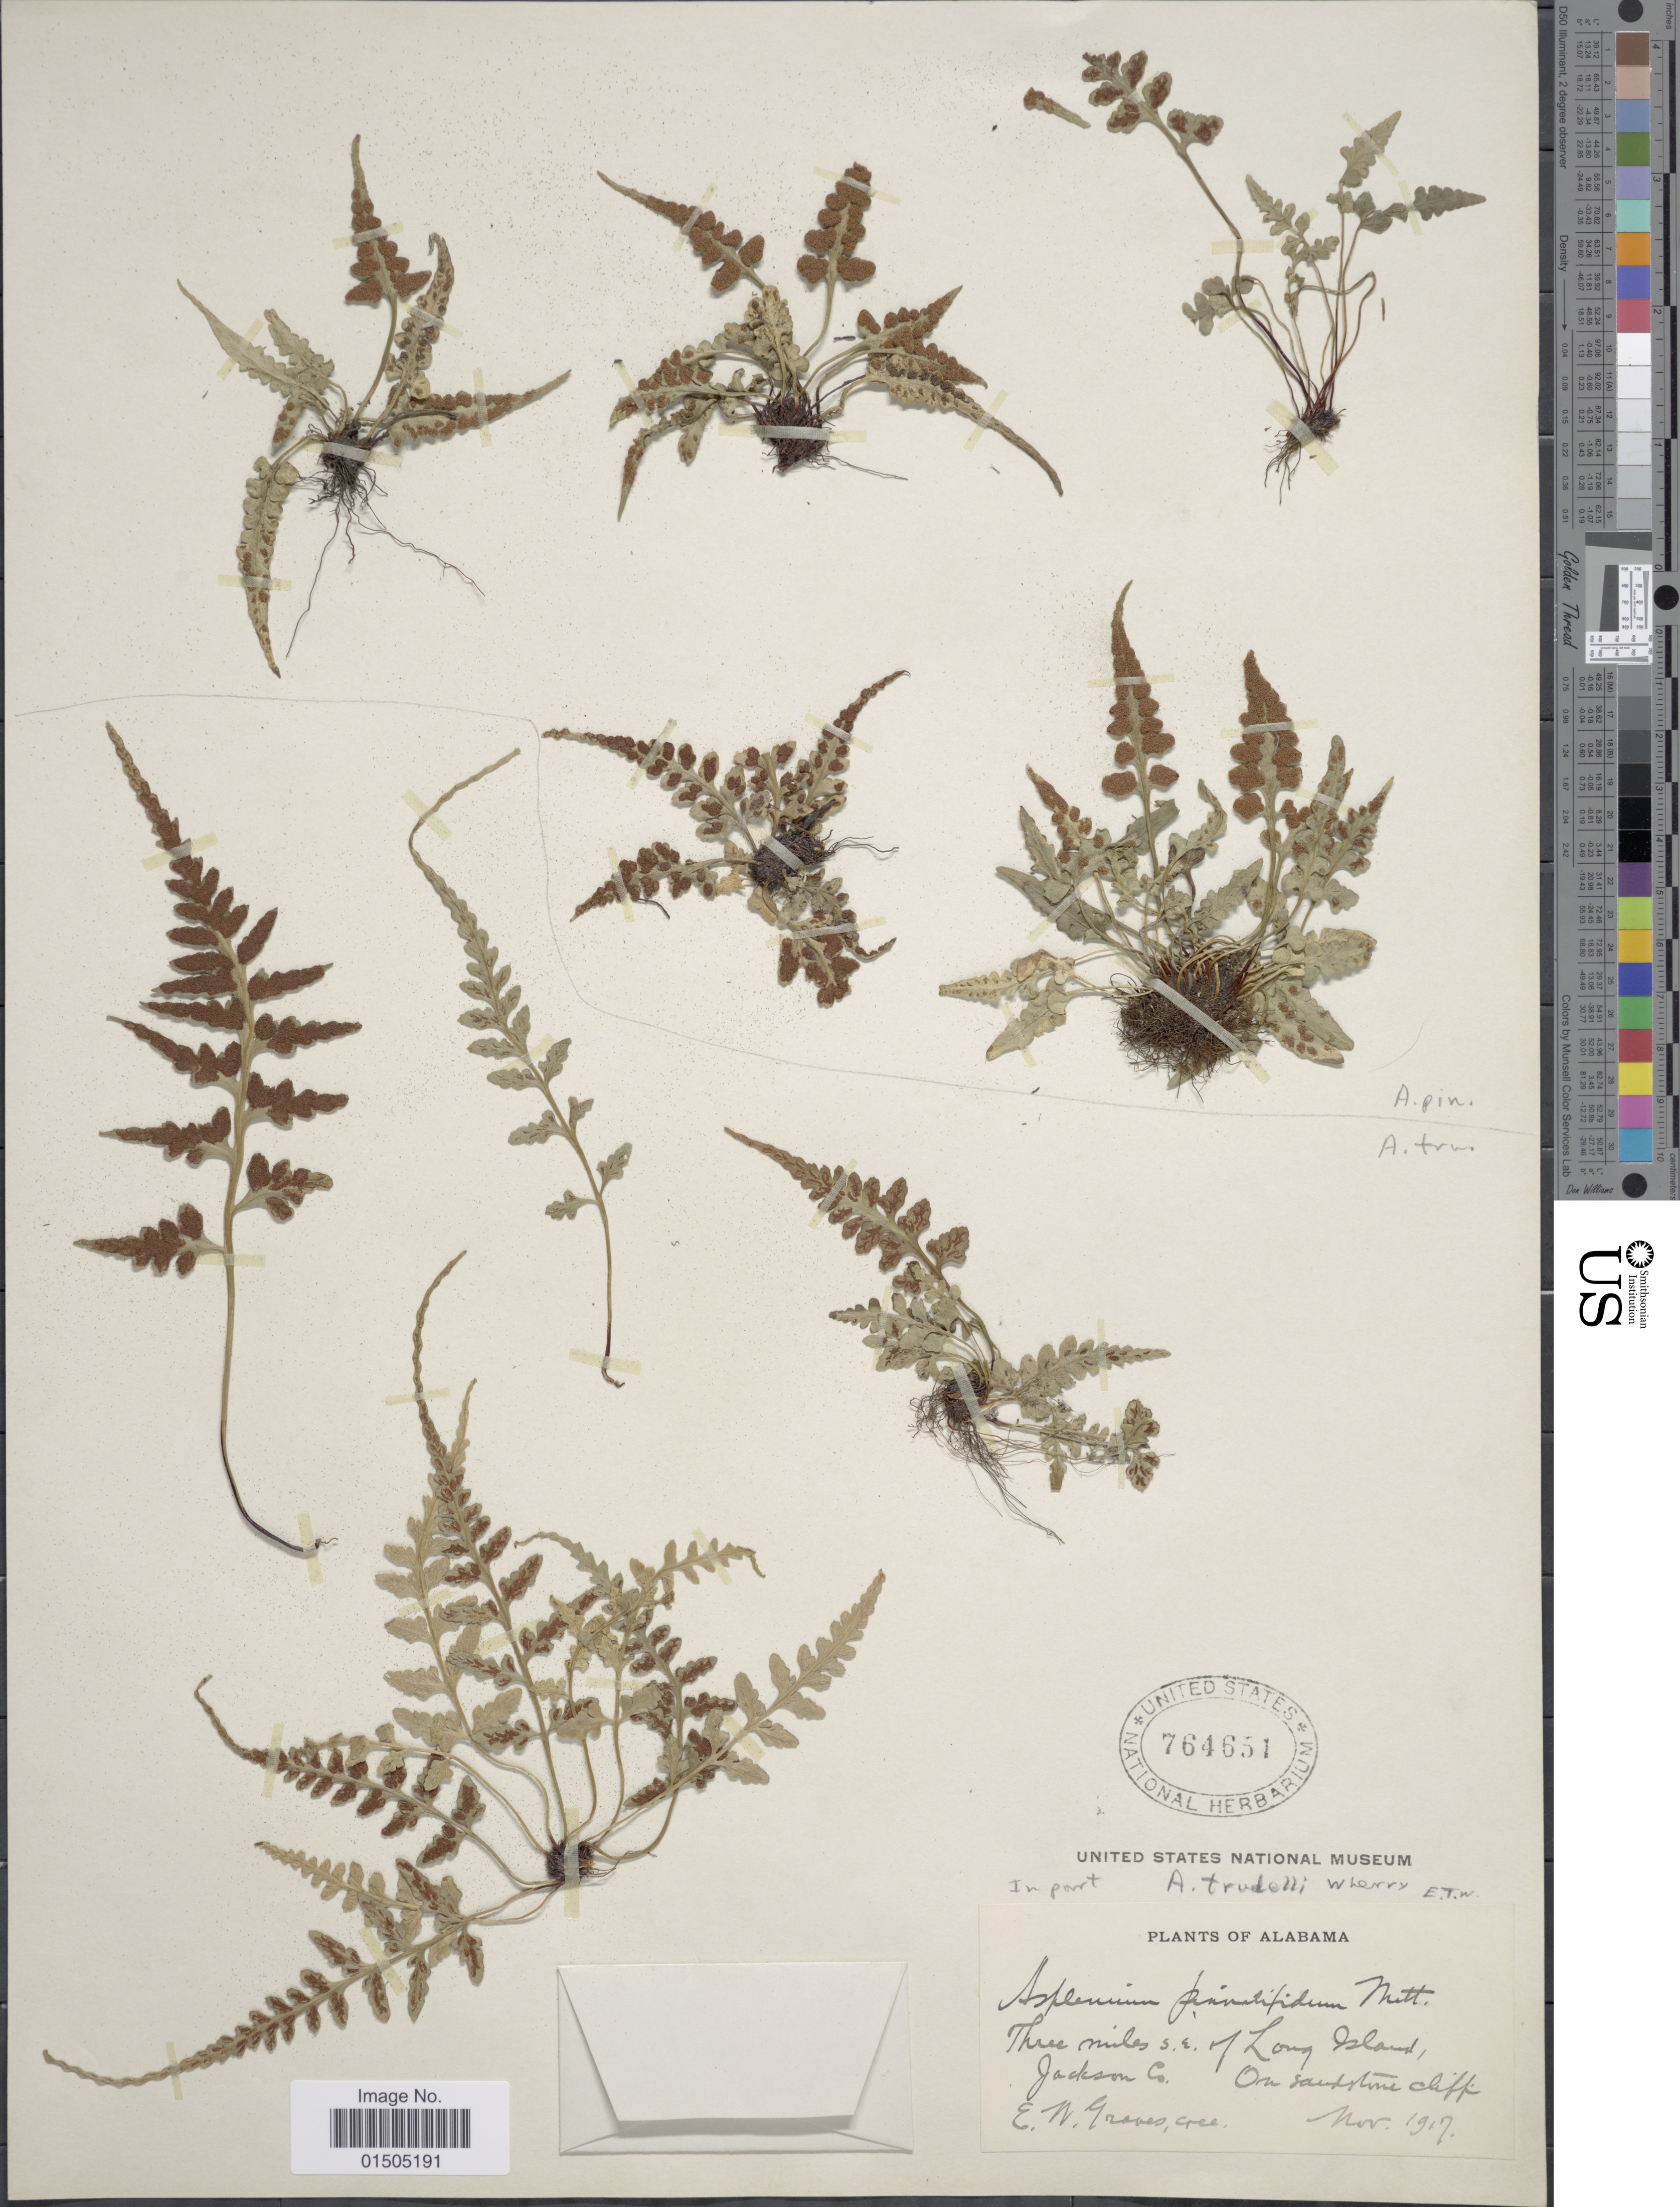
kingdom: Plantae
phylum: Tracheophyta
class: Polypodiopsida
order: Polypodiales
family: Aspleniaceae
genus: Asplenium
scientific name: Asplenium x trudellii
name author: Wherry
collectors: E. Graves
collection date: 1917-11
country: United States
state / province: Alabama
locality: Three miles s.e. of Long Island, Jackson Co.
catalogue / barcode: US 764651